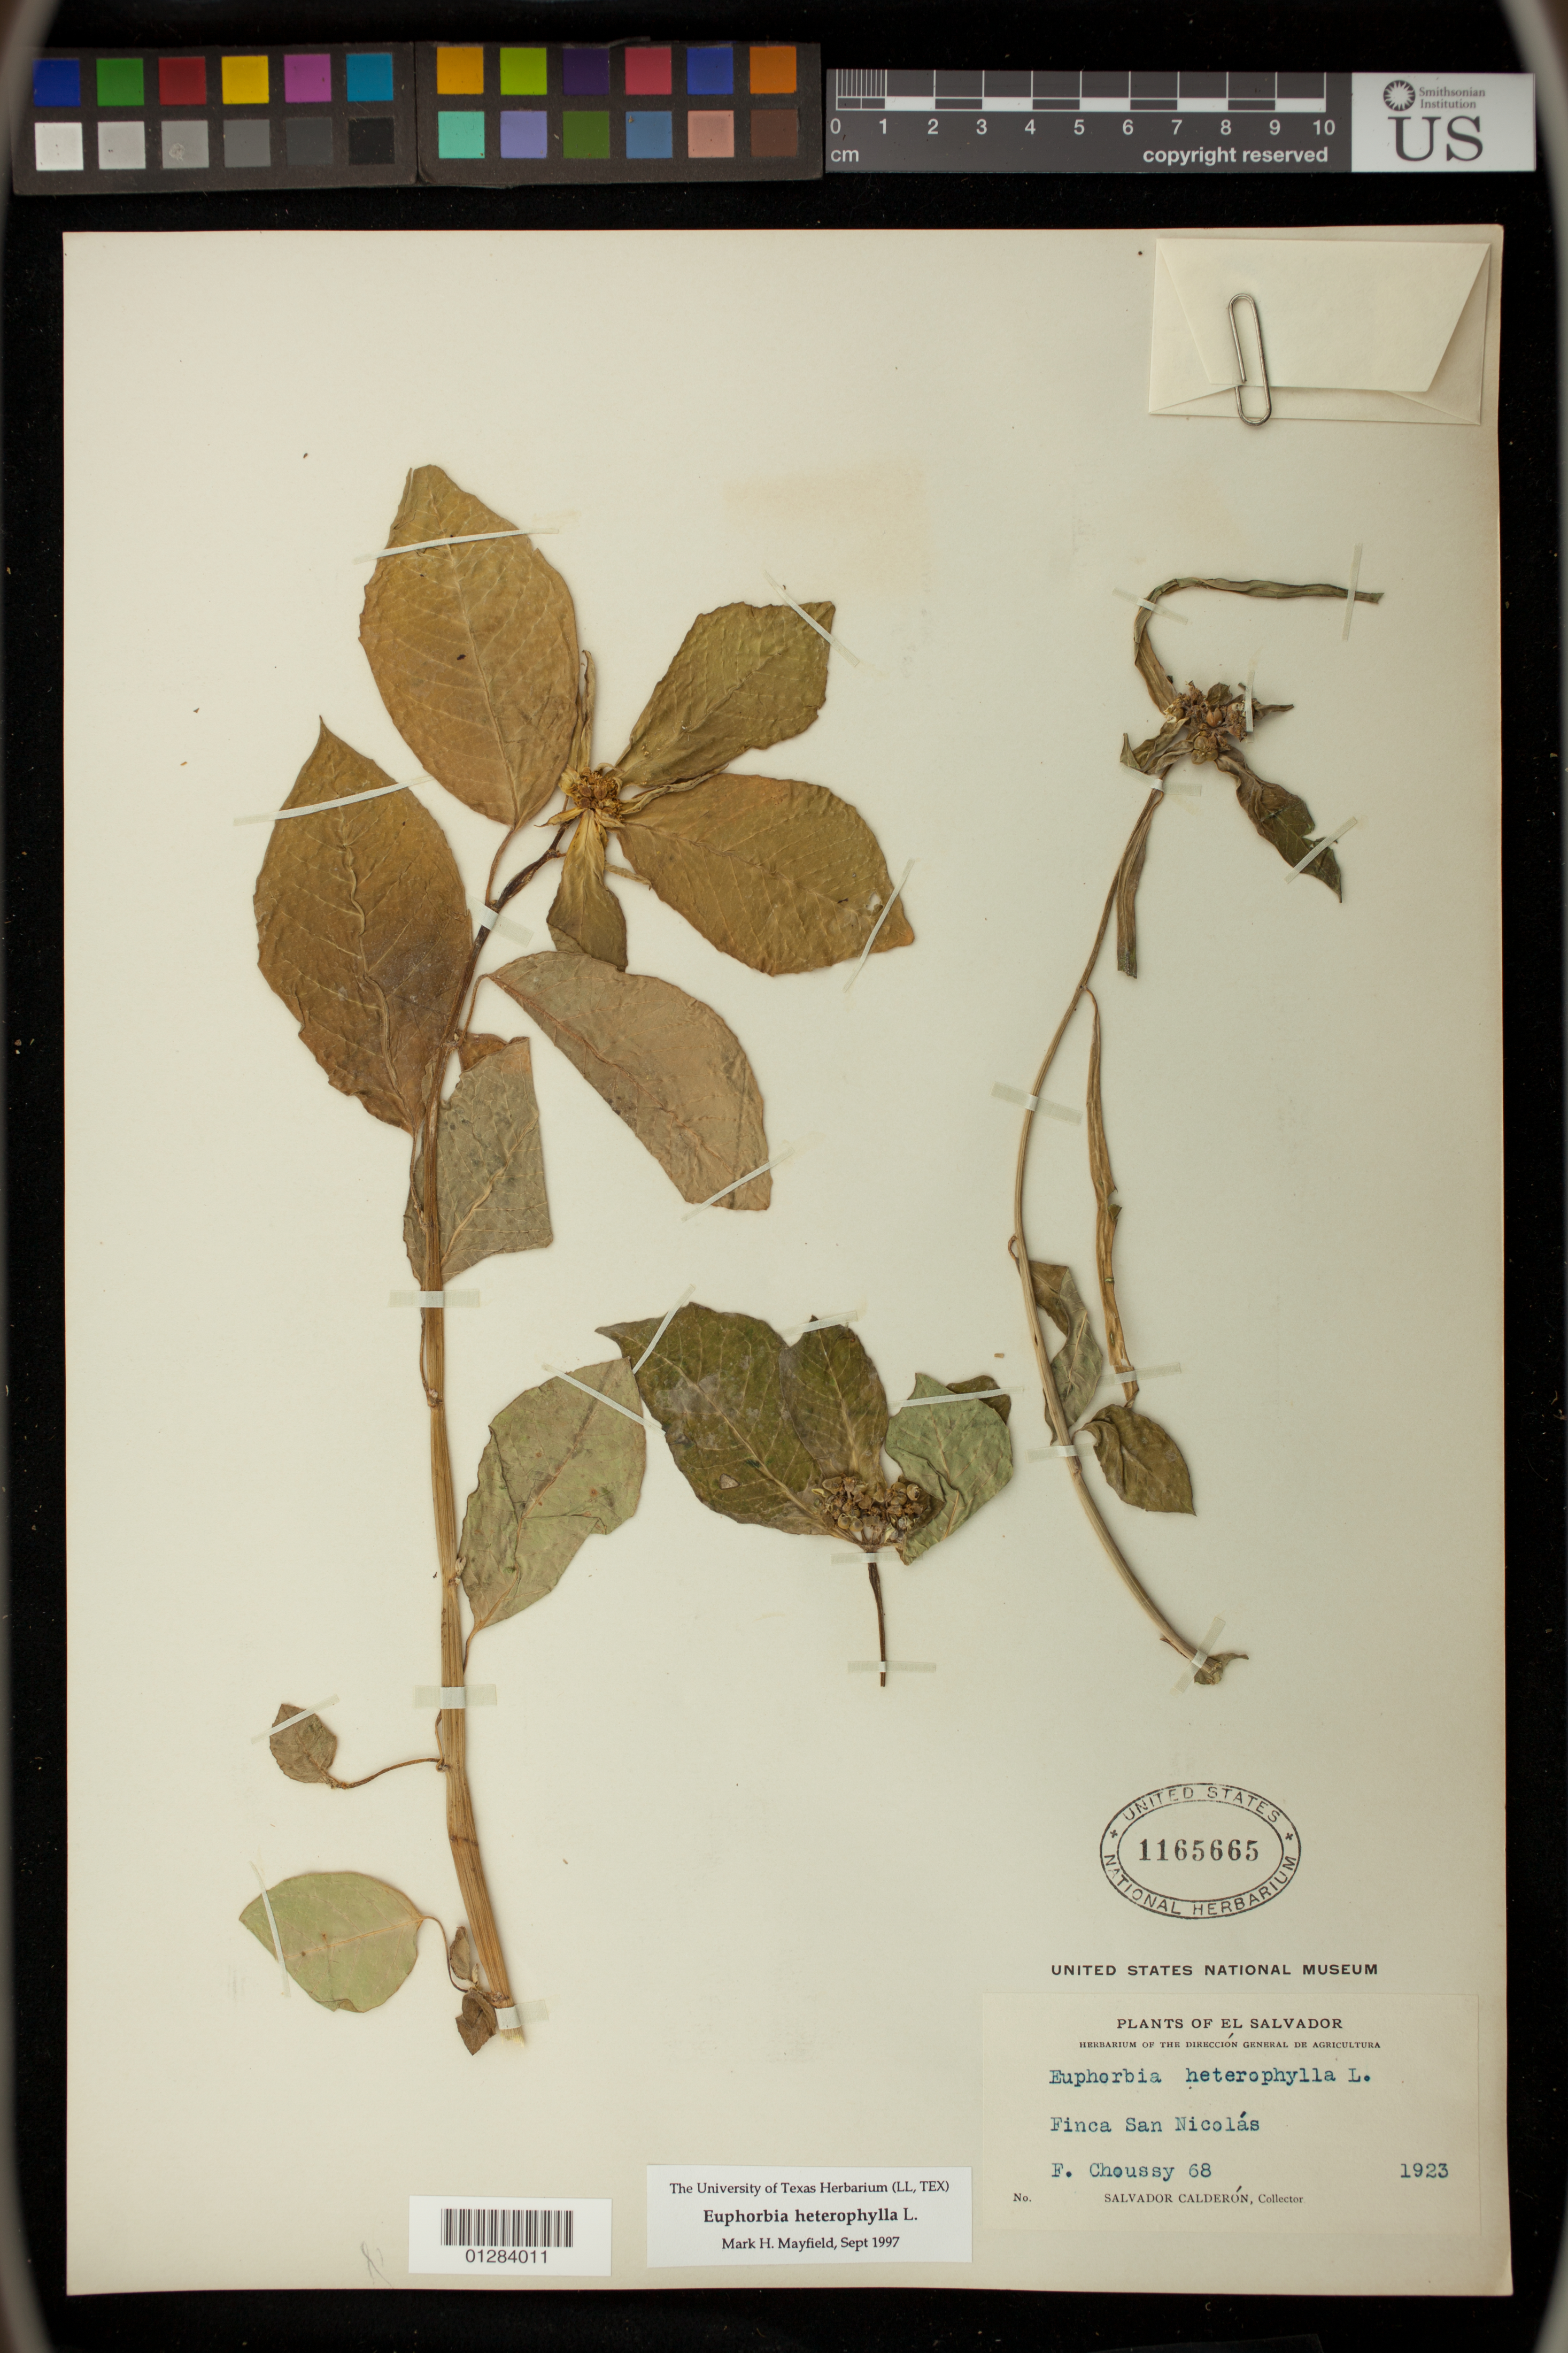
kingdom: Plantae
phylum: Tracheophyta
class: Magnoliopsida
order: Malpighiales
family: Euphorbiaceae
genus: Euphorbia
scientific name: Euphorbia heterophylla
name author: L.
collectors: S. Calderón & F. Choussy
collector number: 68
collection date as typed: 1923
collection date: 1923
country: El Salvador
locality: Finca san nicolas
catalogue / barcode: US 1165665